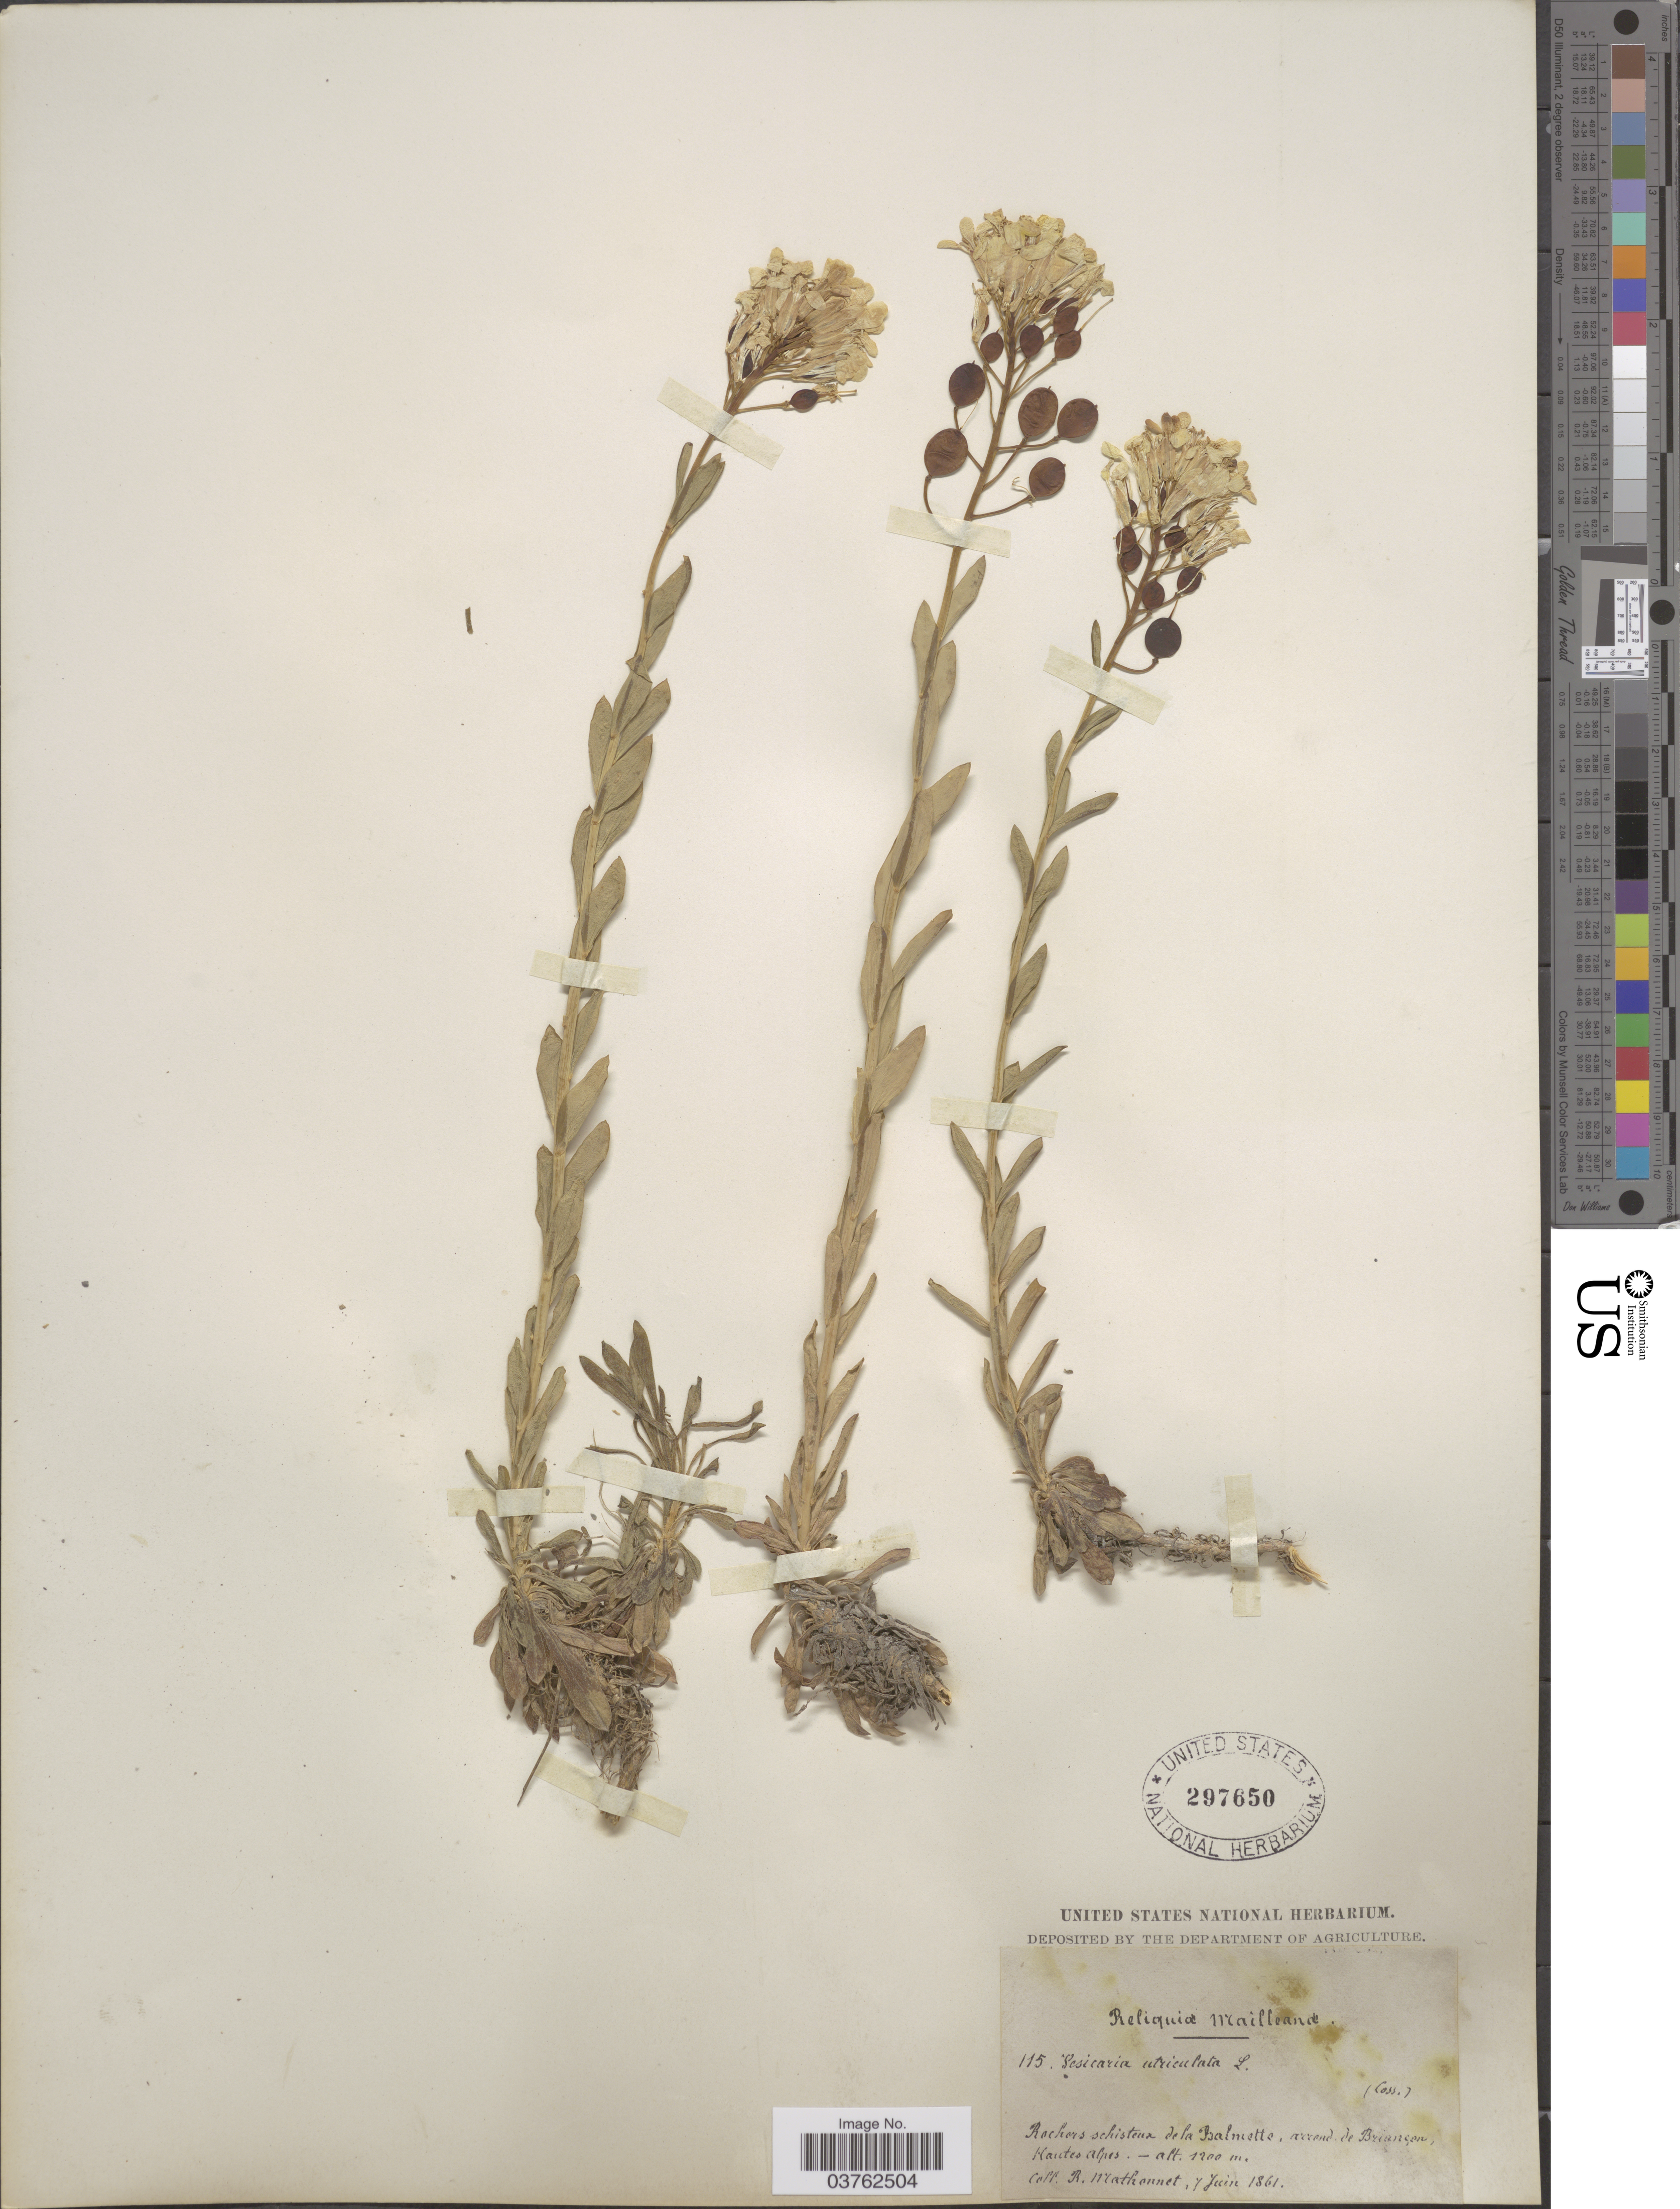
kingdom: Plantae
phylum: Tracheophyta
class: Magnoliopsida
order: Brassicales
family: Brassicaceae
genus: Physaria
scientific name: Physaria utriculata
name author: L.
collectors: R. Mathonnet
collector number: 115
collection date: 1861-06-07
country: France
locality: Rochers schisteux de la Balmette, arrand de Briançon, Hautes Alpes.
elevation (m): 1200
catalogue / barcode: US 297650